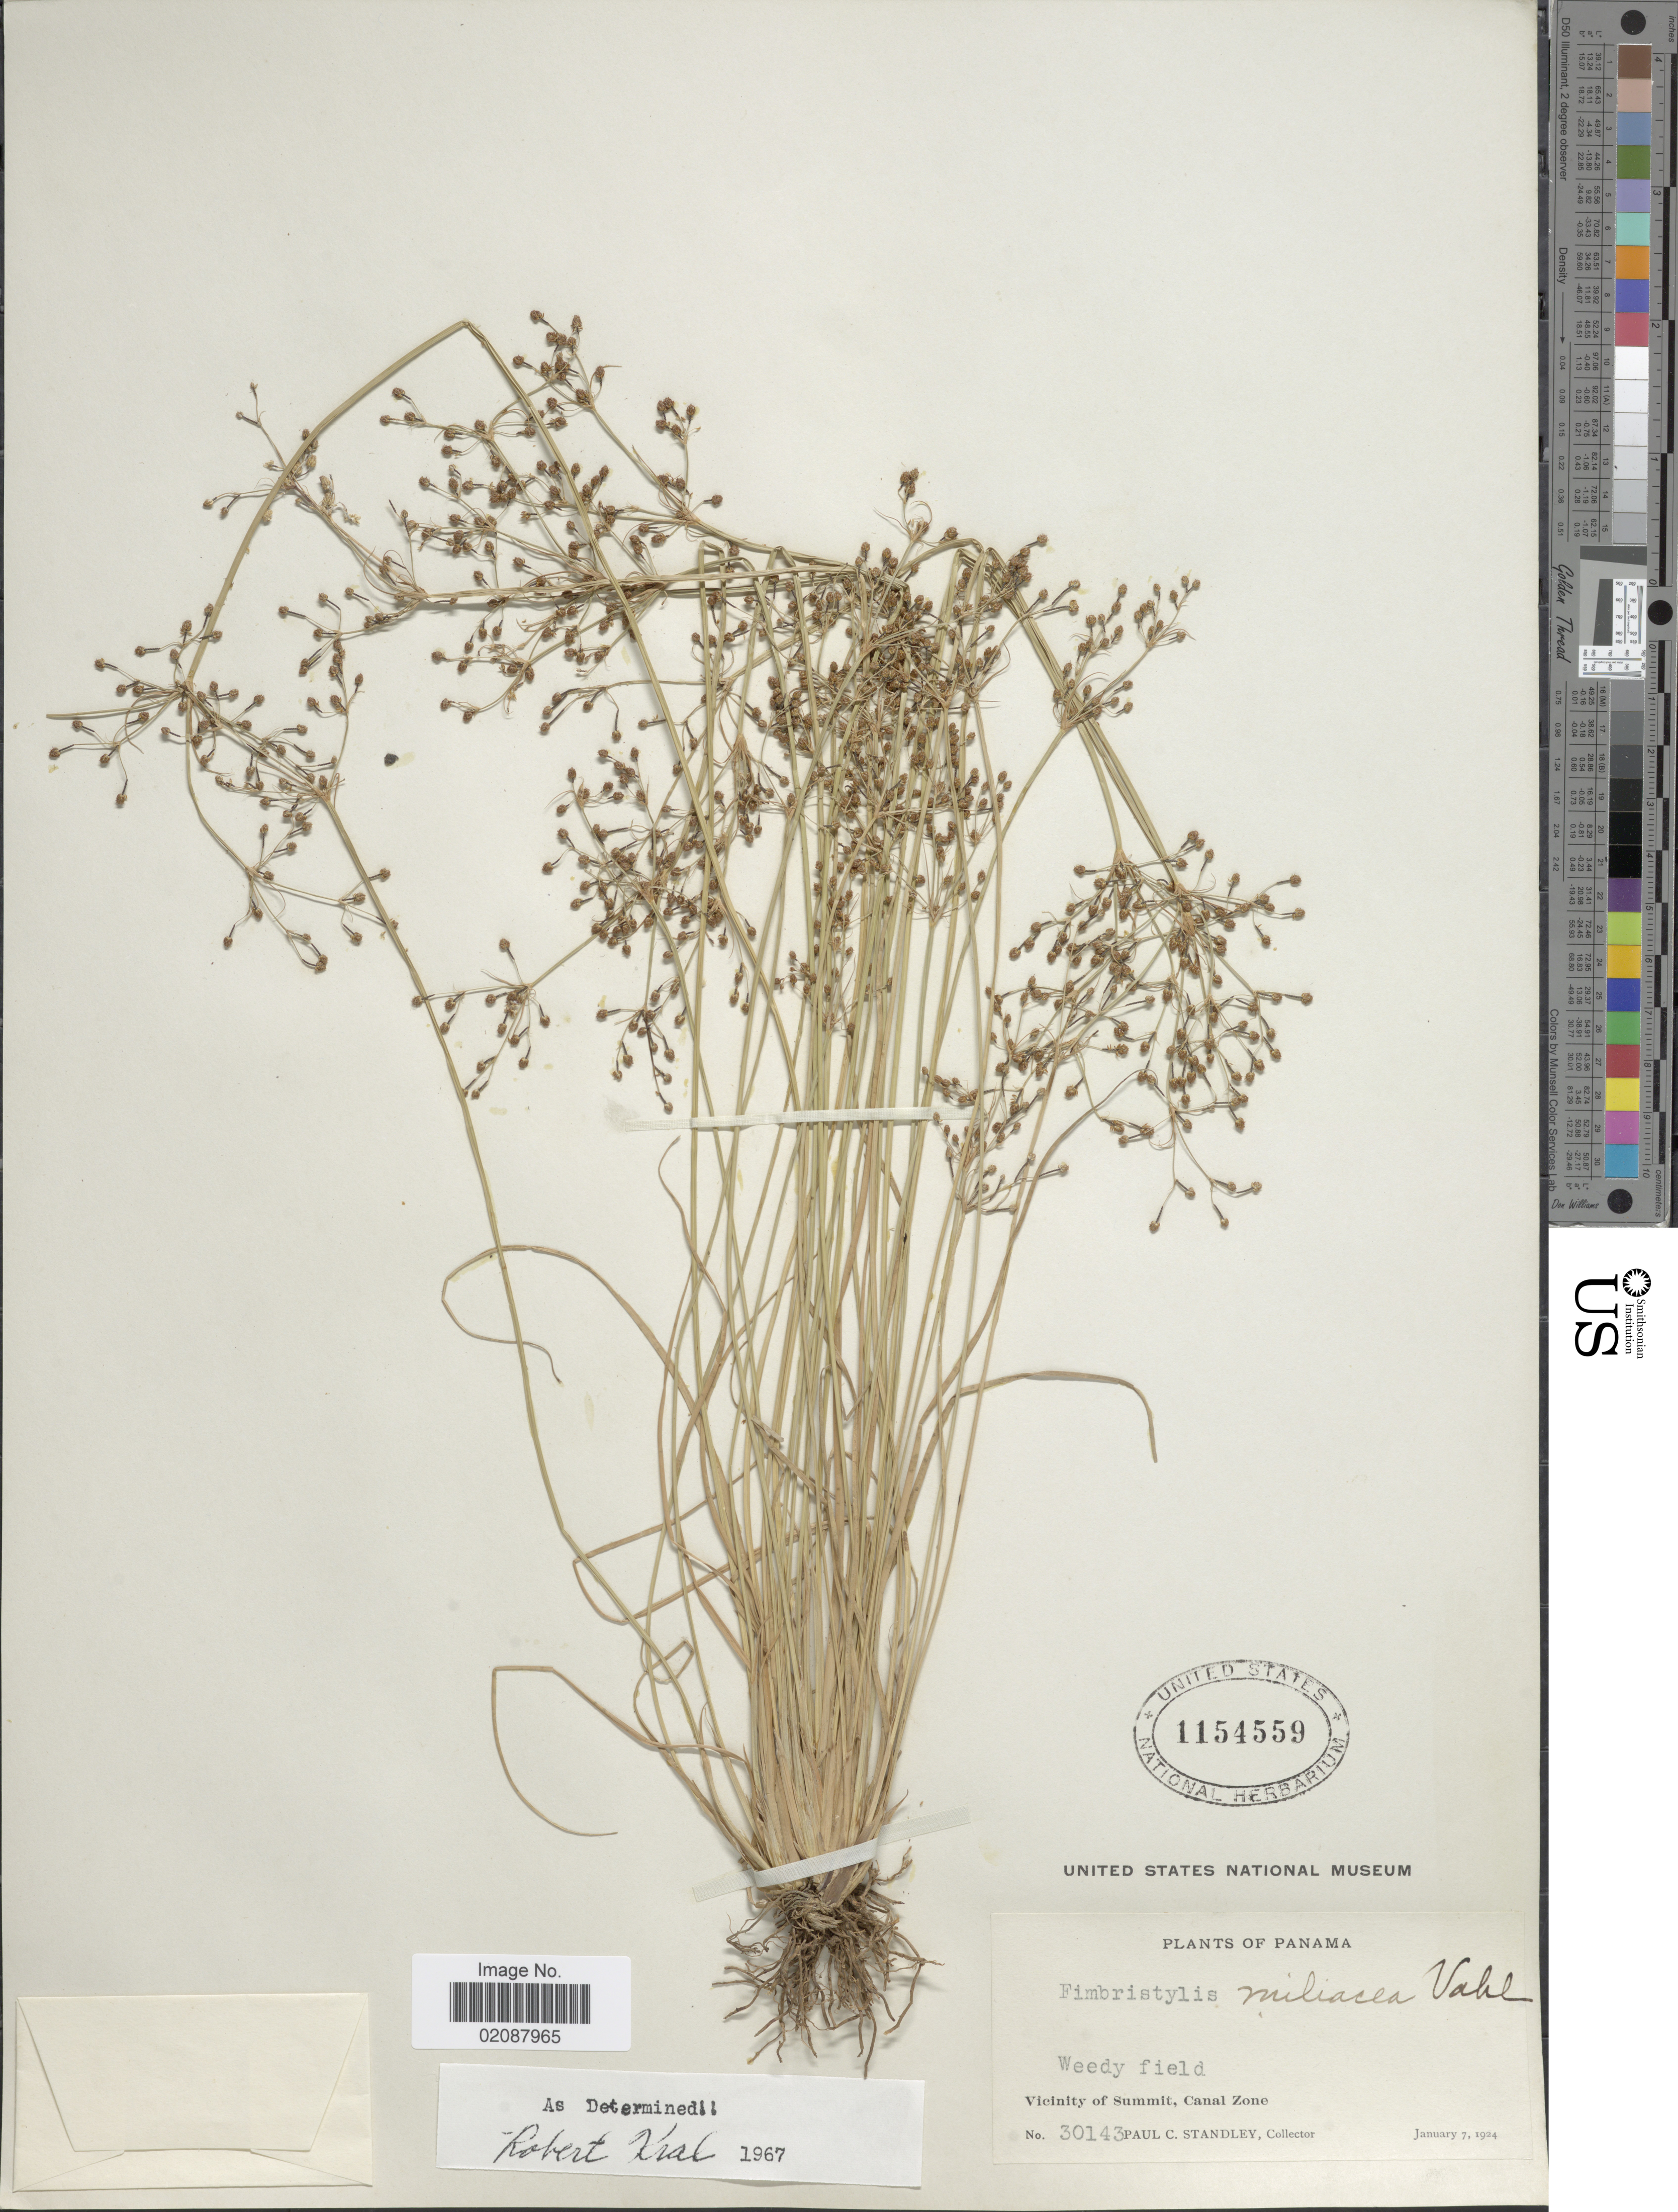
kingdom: Plantae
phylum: Tracheophyta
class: Liliopsida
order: Poales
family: Cyperaceae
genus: Fimbristylis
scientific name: Fimbristylis littoralis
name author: Gaudich.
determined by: Strong, M. T., (US), Smithsonian Institution - National Museum of Natural History (UNITED STATES)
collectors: P. C. Standley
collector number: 360143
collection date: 1924-01-07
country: Panama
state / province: Colón / Panamá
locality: Vicinity of Summit, Canal Zone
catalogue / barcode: US 1154559